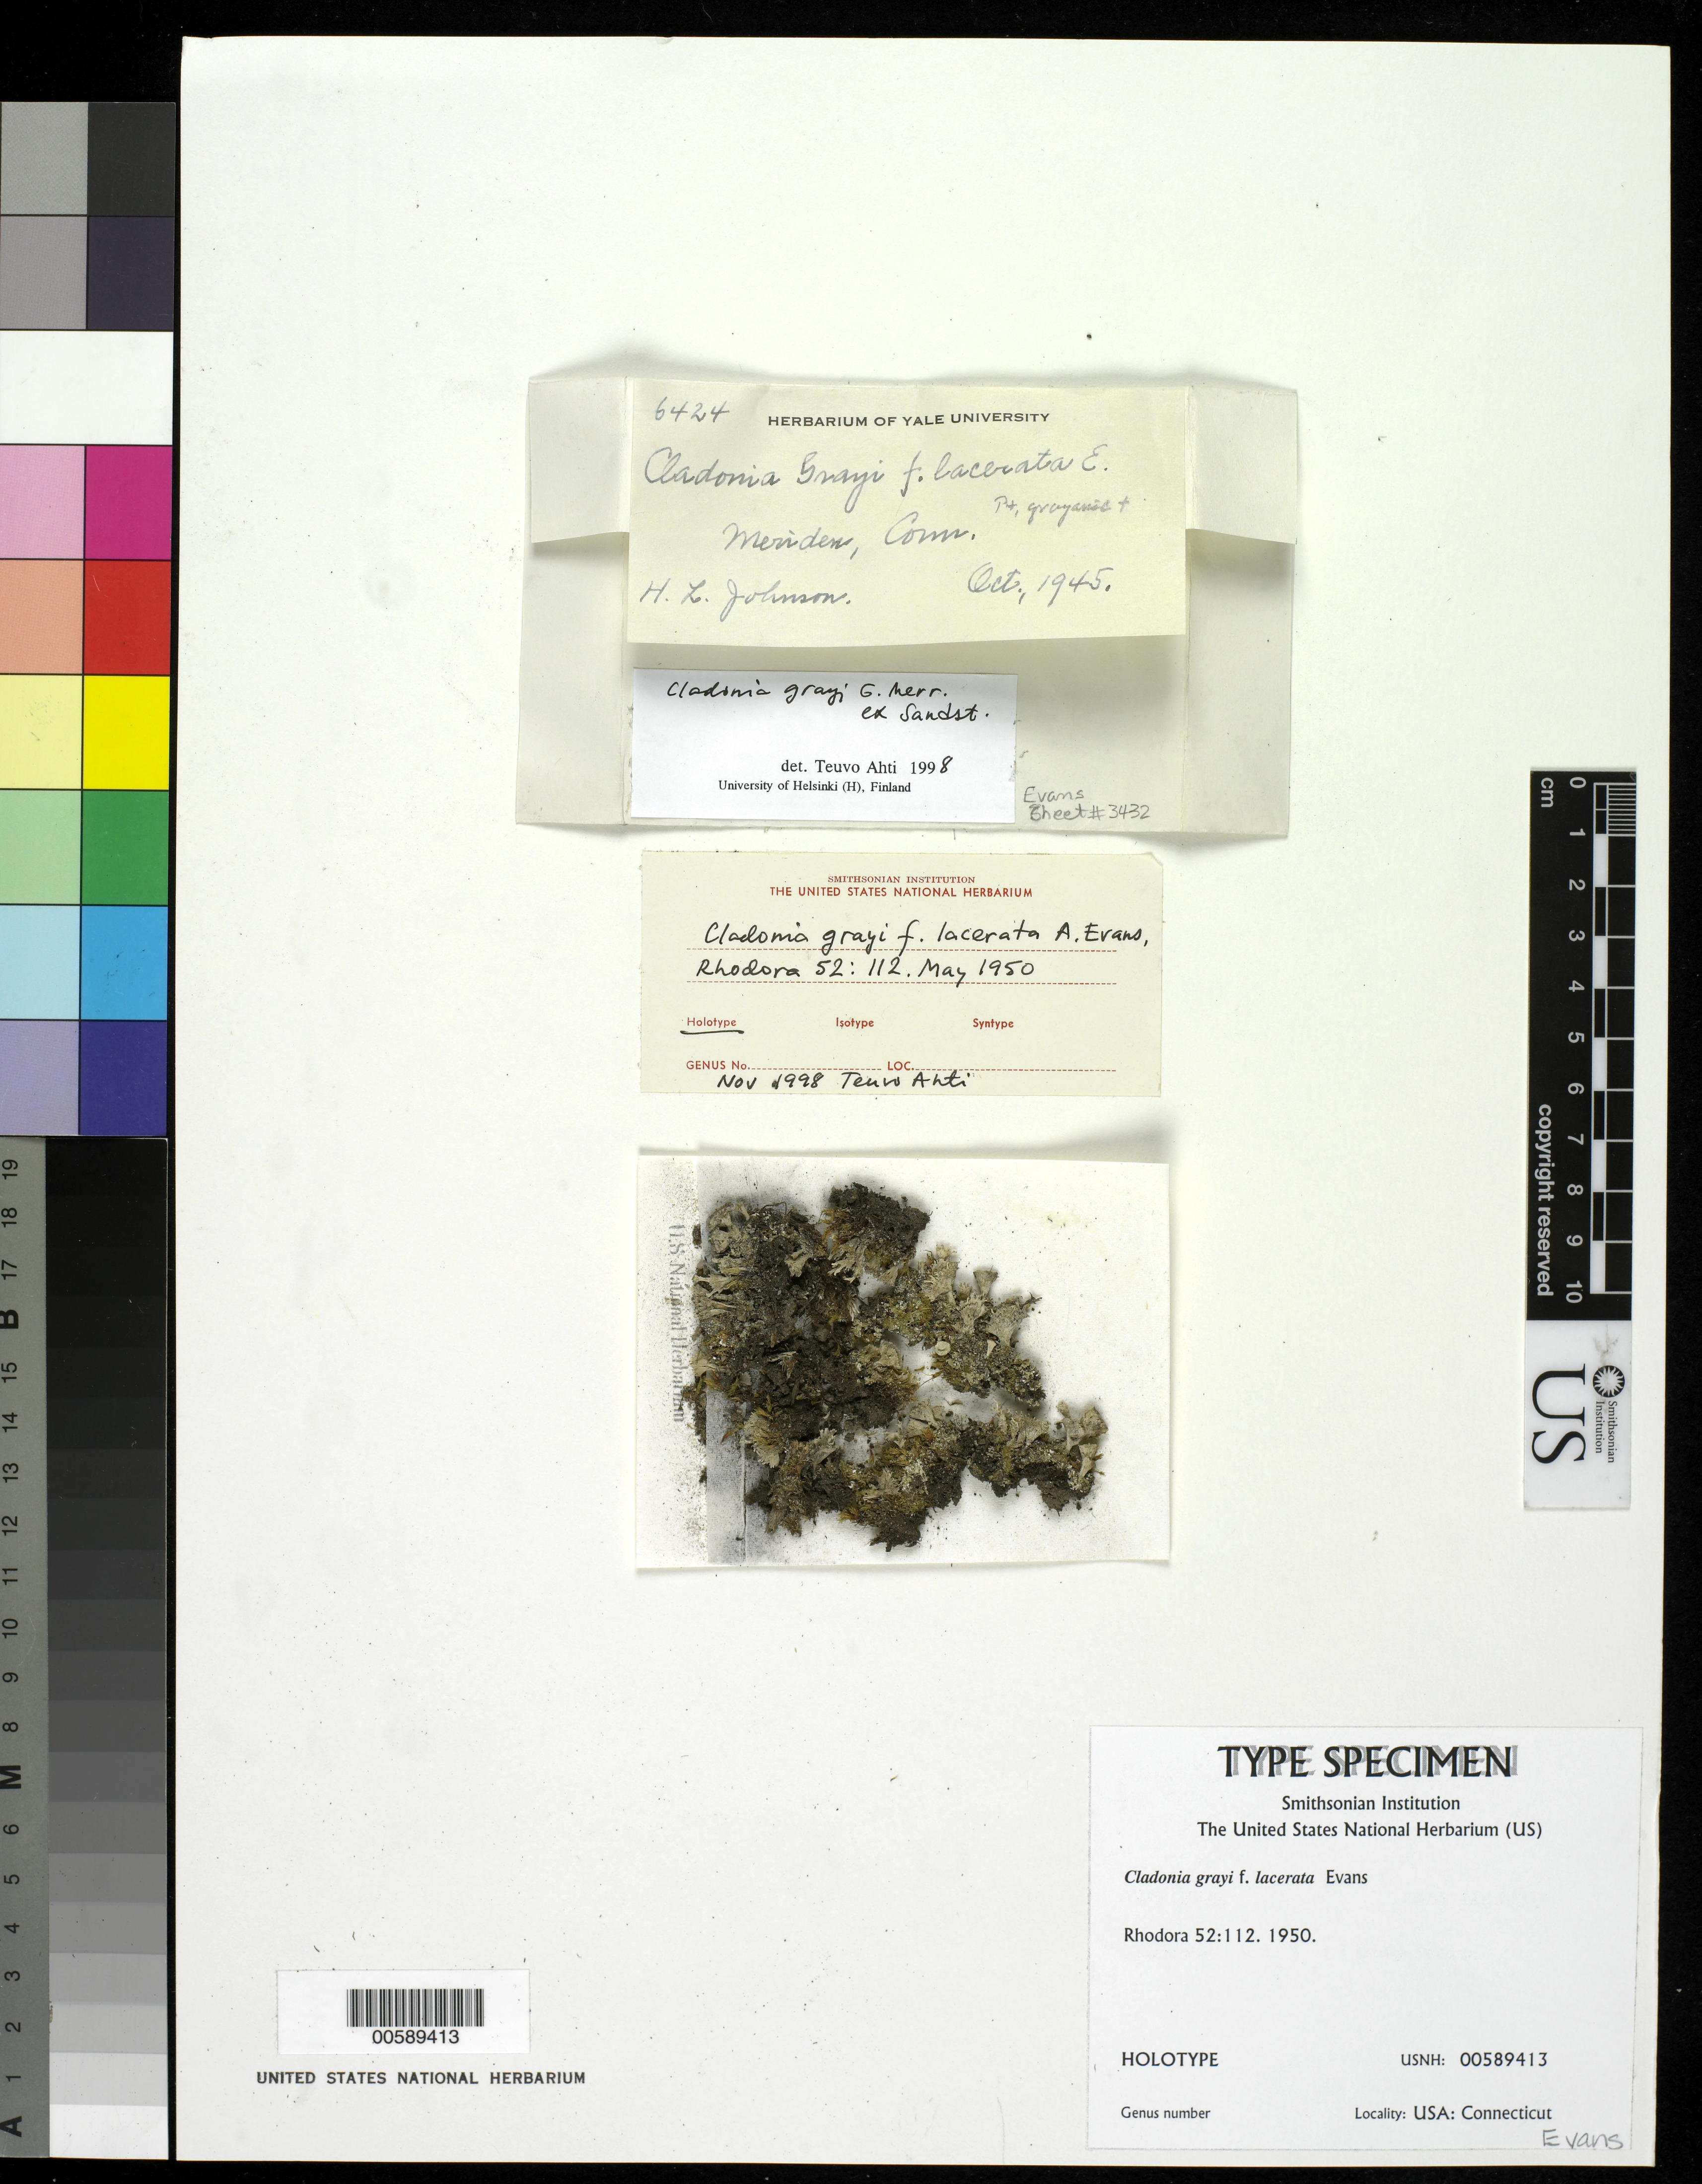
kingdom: Fungi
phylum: Ascomycota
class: Lecanoromycetes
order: Lecanorales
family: Cladoniaceae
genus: Cladonia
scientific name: Cladonia grayi f. lacerata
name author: A. Evans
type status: Holotype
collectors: H. L. Johnson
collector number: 6424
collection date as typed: Oct 1945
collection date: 1945-10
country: United States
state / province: Connecticut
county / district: New Haven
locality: Meridem.